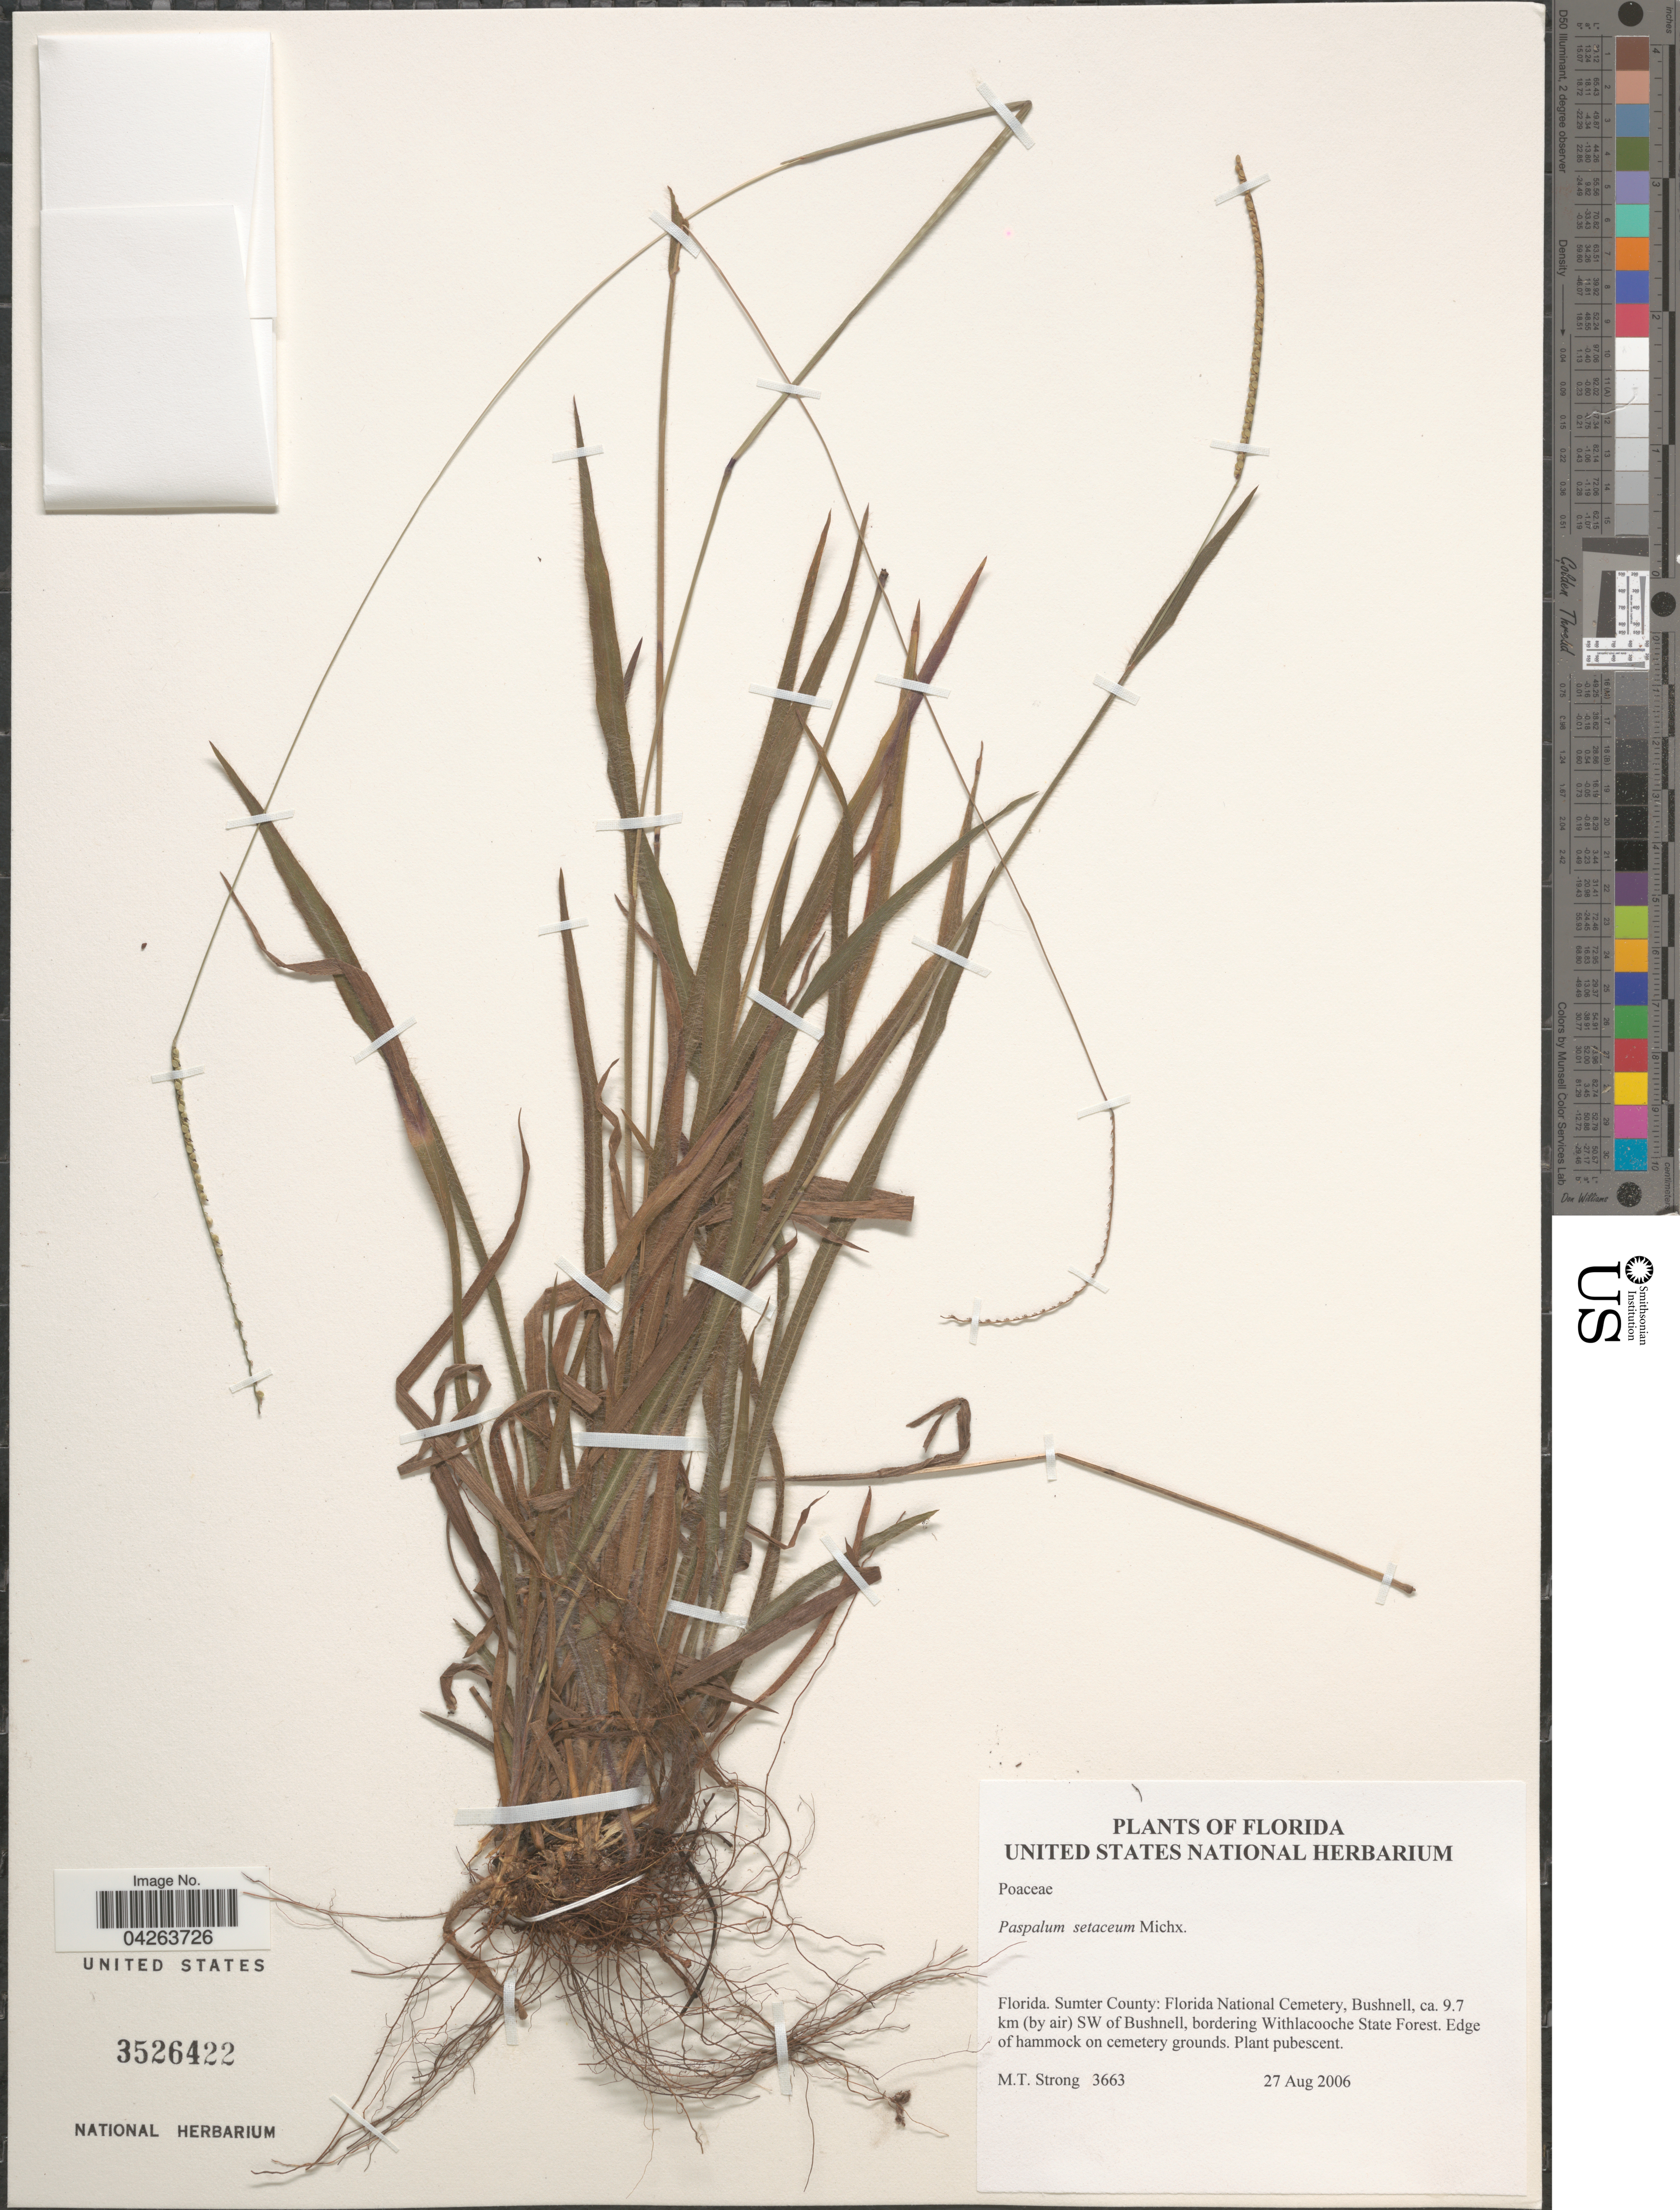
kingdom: Plantae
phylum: Tracheophyta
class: Liliopsida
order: Poales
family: Poaceae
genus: Paspalum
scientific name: Paspalum setaceum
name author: Michx.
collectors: M. T. Strong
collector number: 3663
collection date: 2006-08-27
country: United States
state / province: Florida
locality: Sumter County: Florida National Cemetery, Bushnell, ca. 9.7 km (by air) SW of Bushnell, bordering Withlacooche State Forest. Edge of hammock on cemetery grounds.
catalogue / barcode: US 3526422